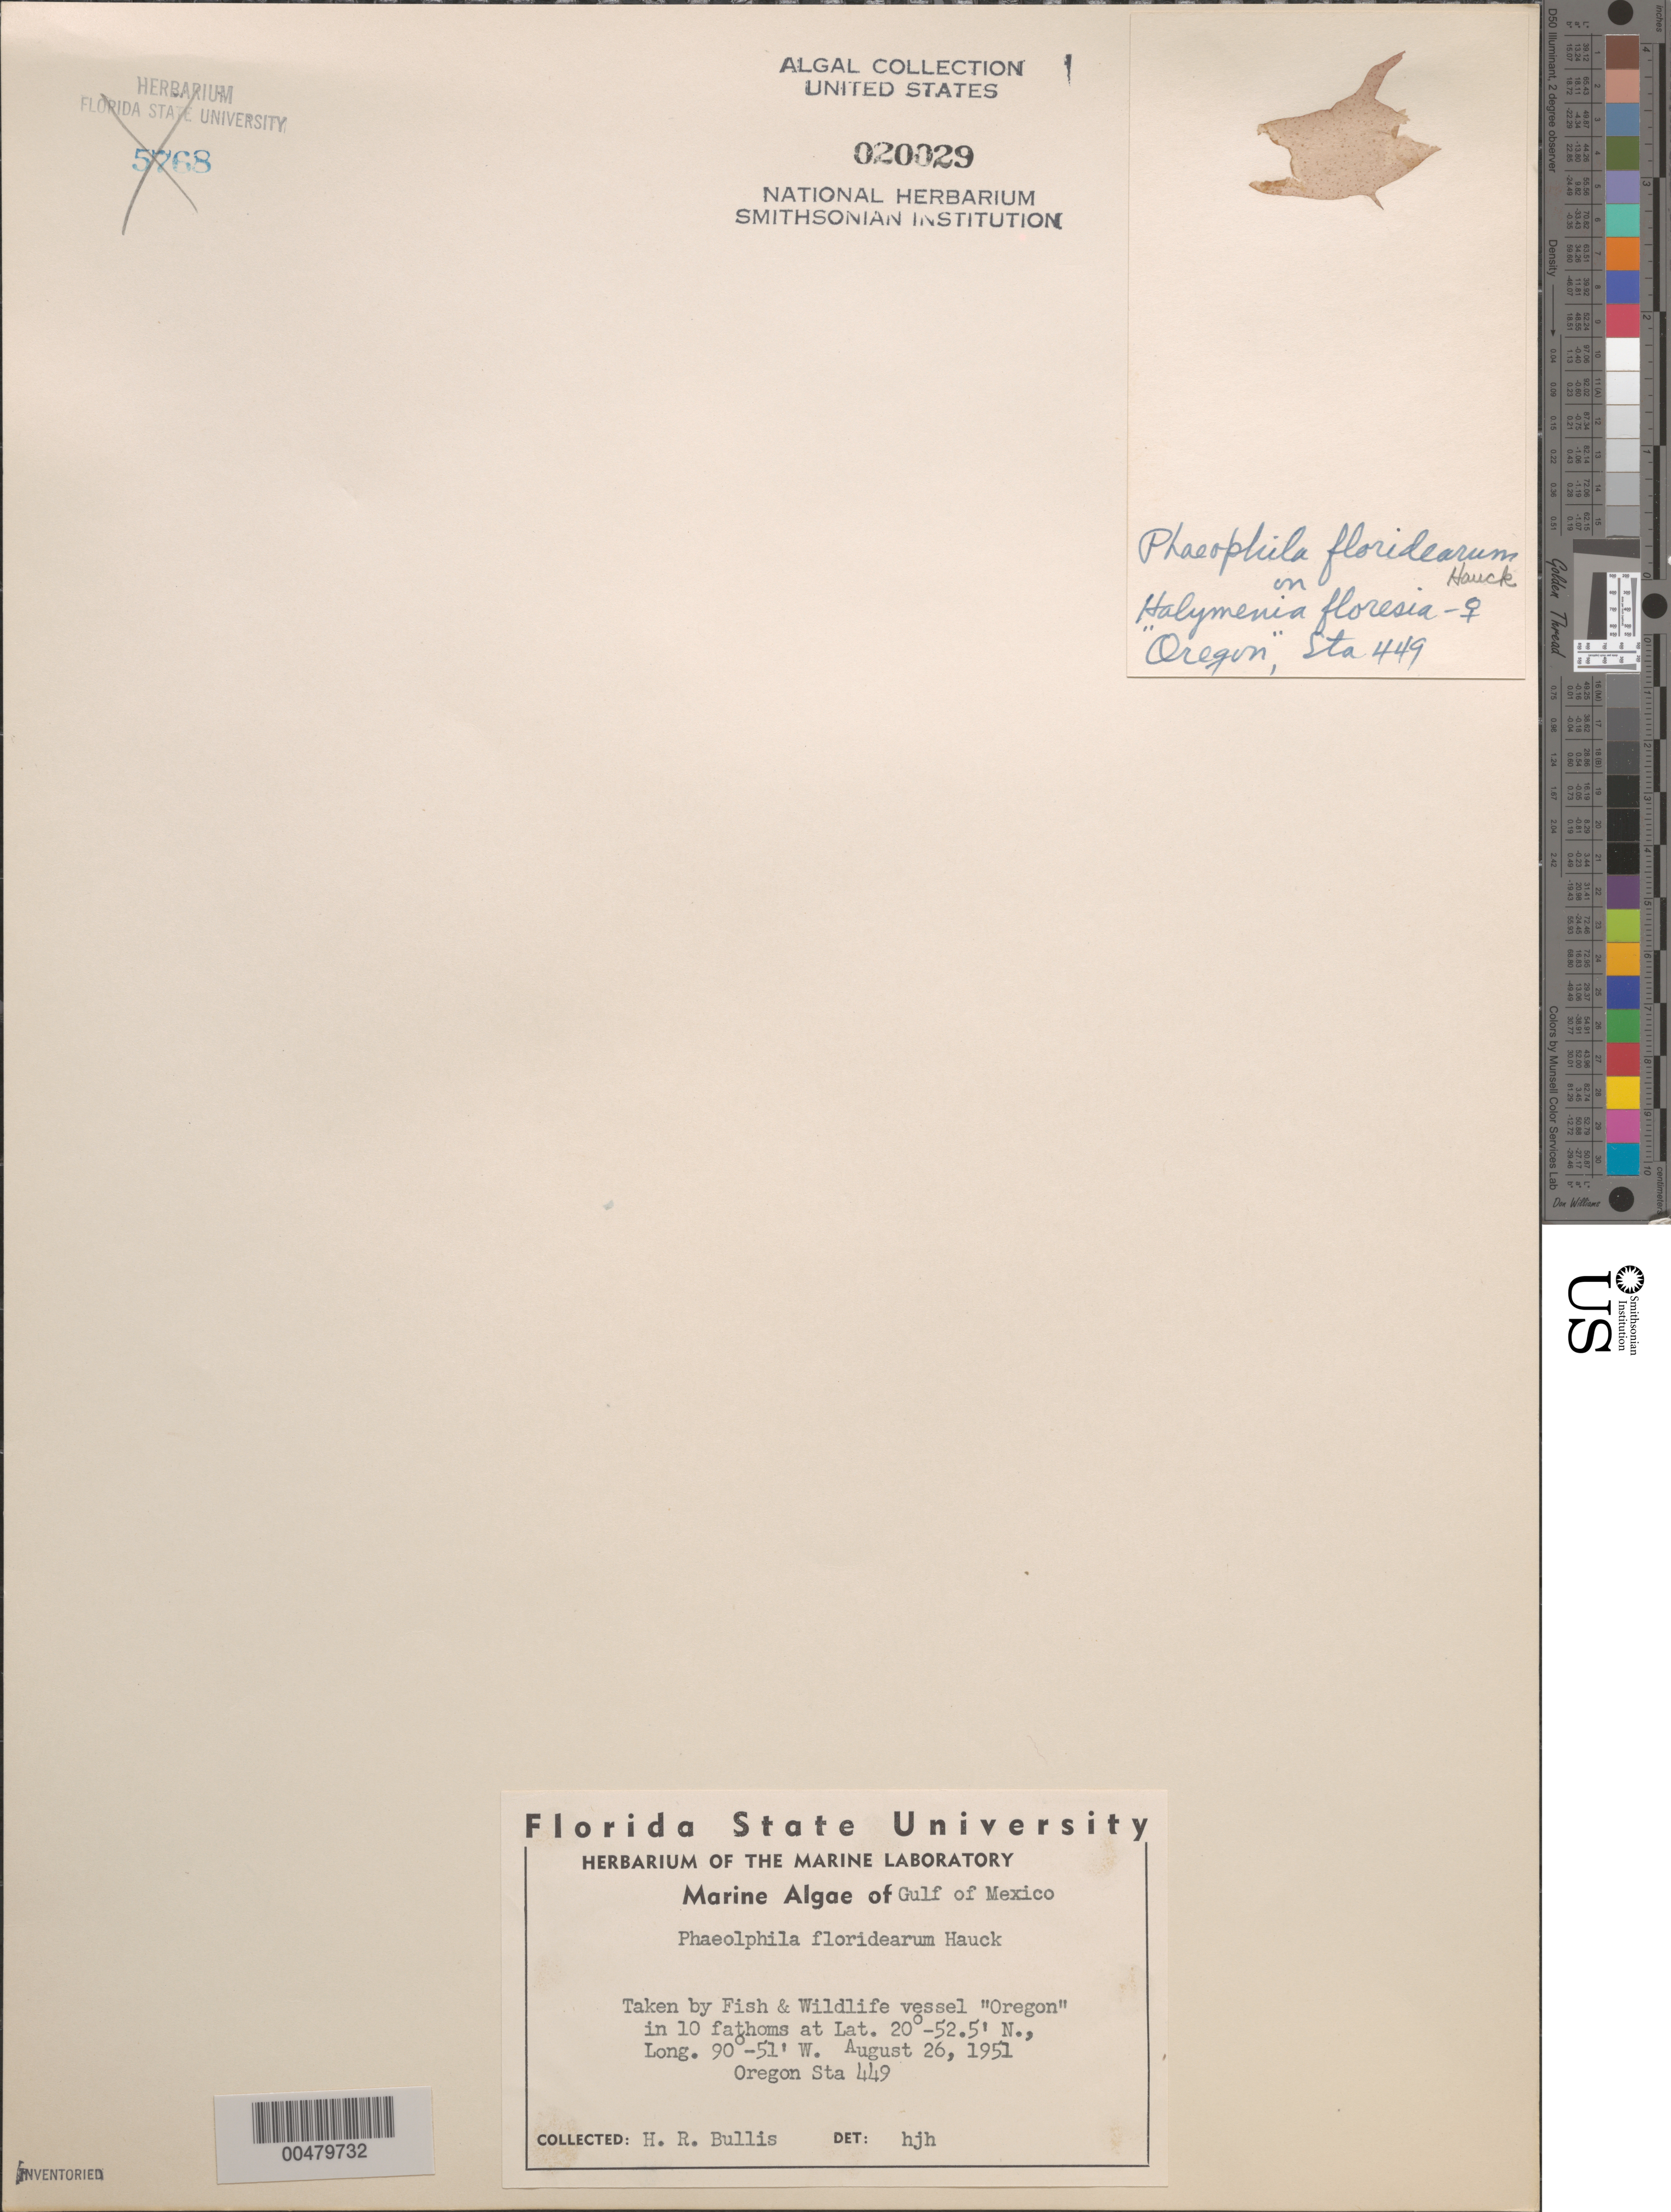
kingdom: Plantae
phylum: Chlorophyta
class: Ulvophyceae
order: Ulvales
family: Phaeophilaceae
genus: Phaeophila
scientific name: Phaeophila dendroides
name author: (P. Crouan & H. Crouan) Batters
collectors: H. Bullis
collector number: Station 449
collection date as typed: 26 Aug 1951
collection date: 1951-08-26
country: Mexico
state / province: Campeche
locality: Campeche Banks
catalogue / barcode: US 20029